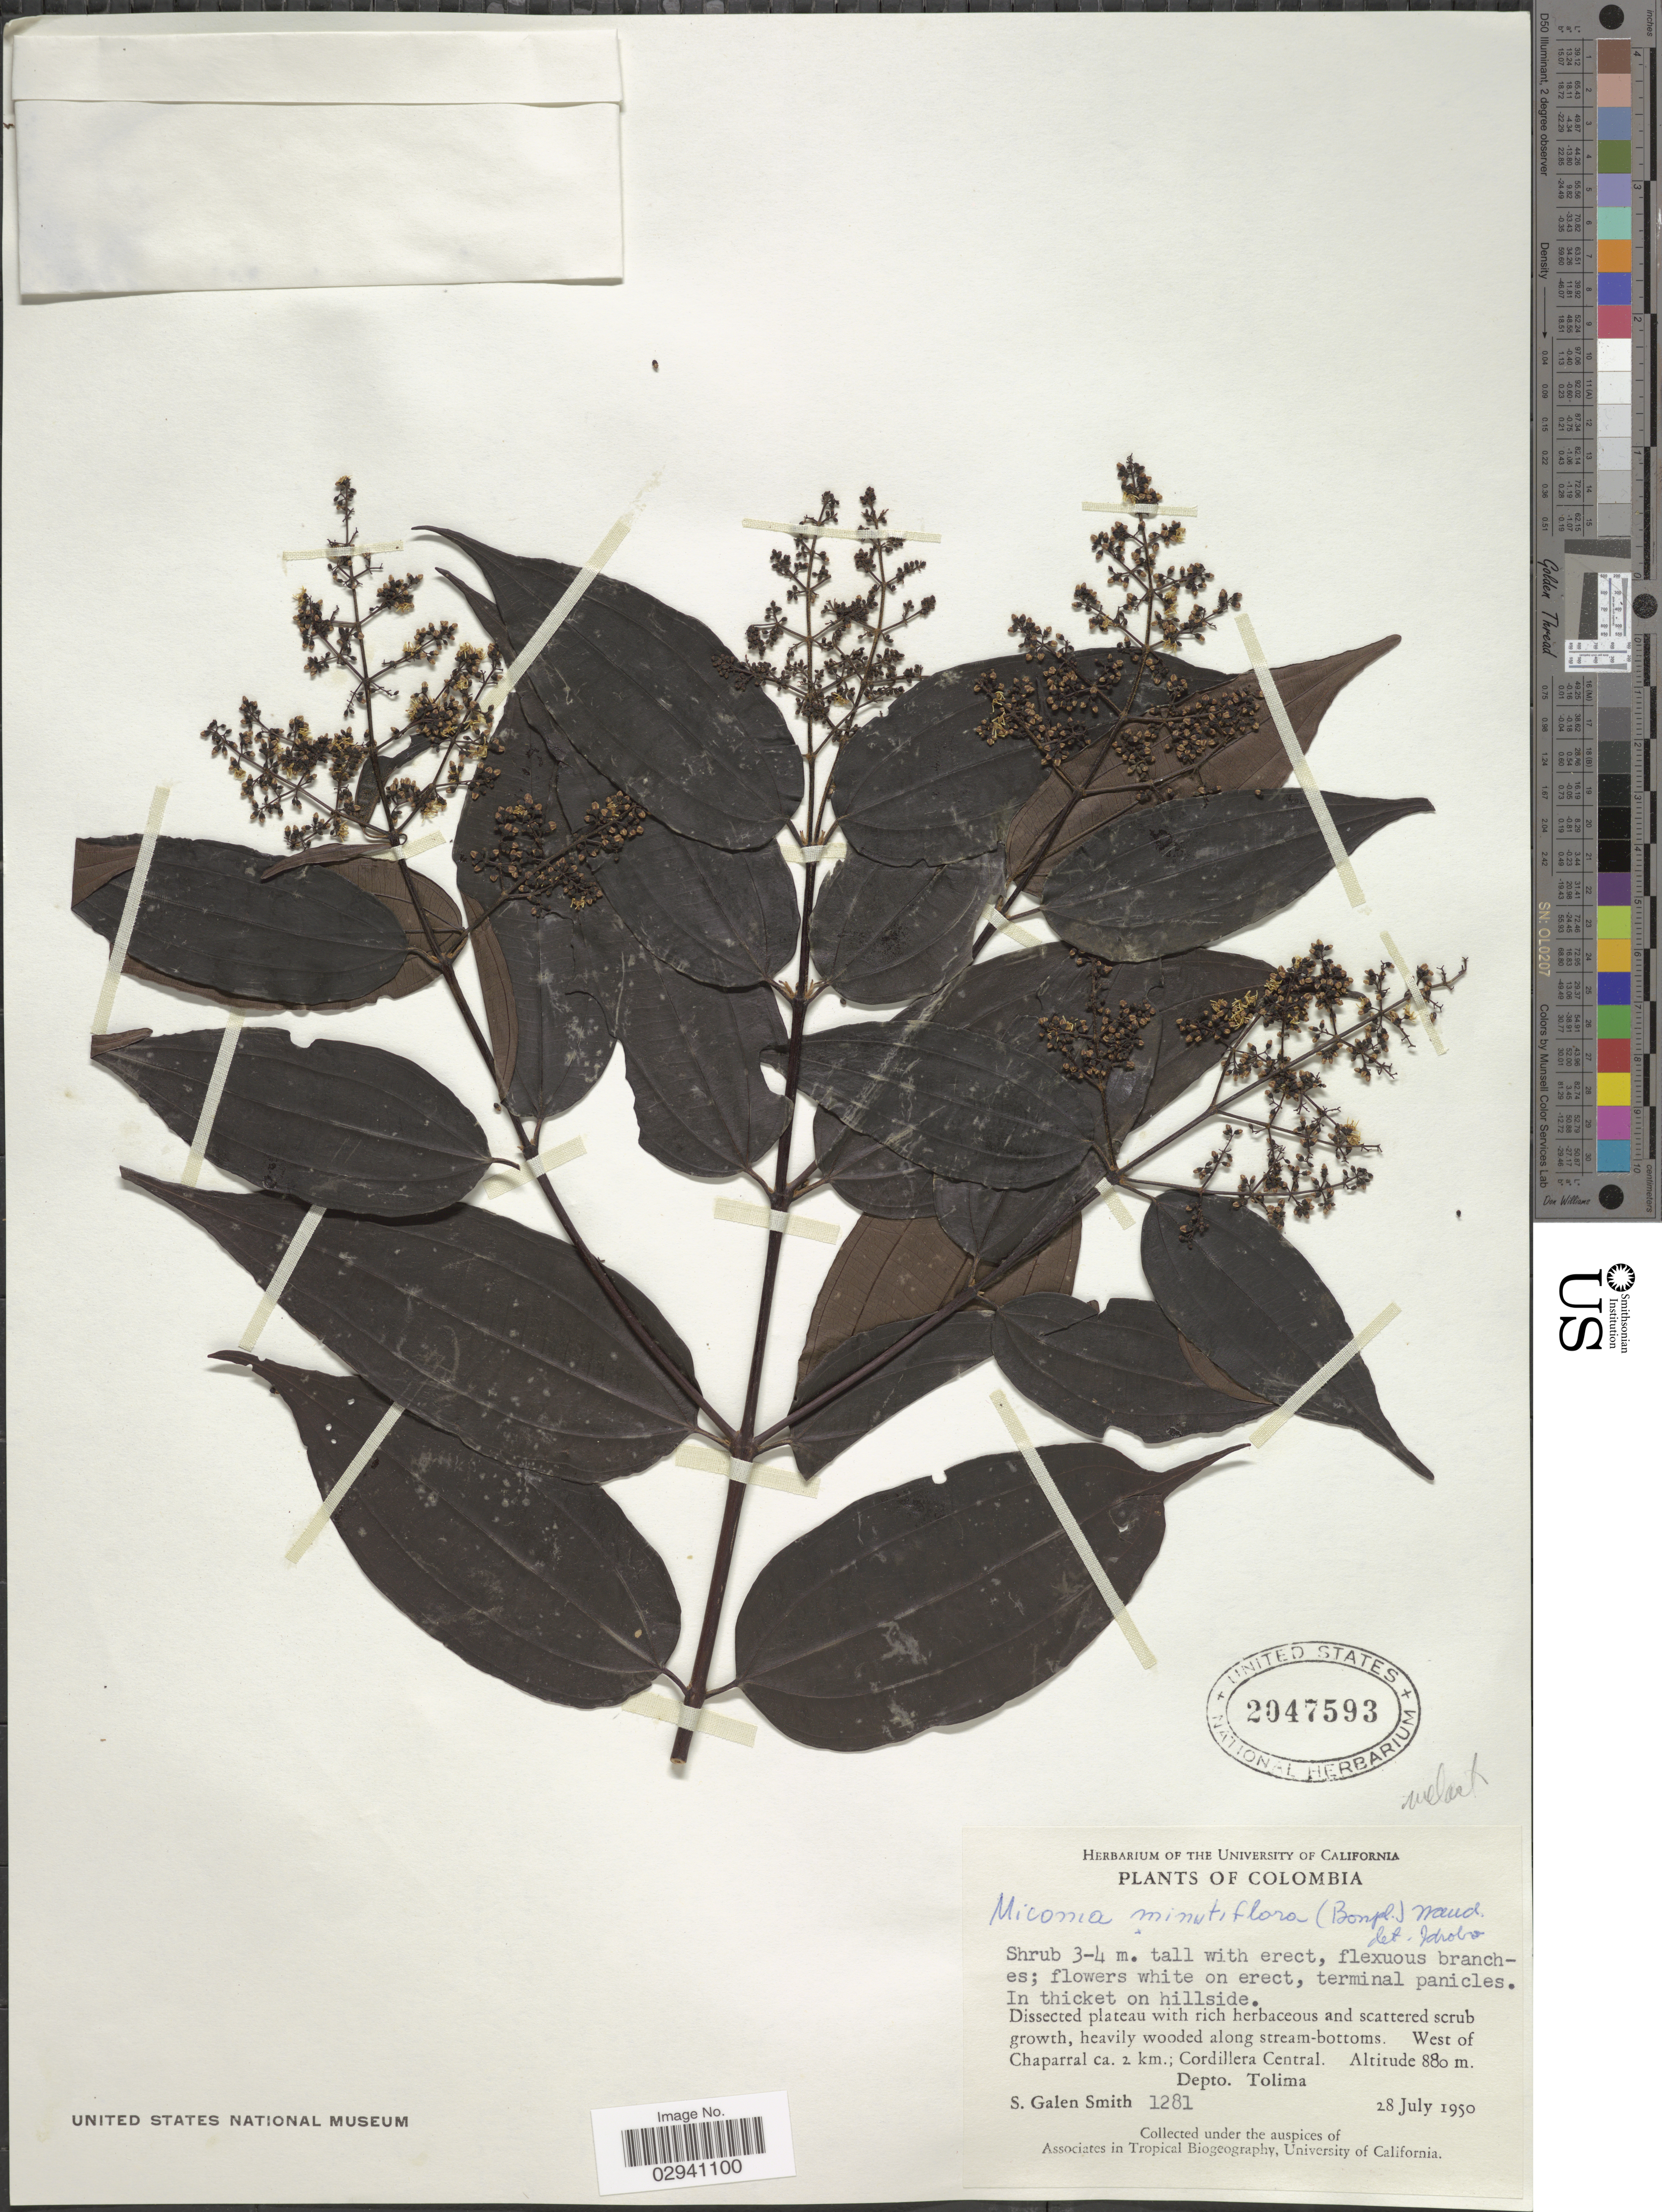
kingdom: Plantae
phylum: Tracheophyta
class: Magnoliopsida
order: Myrtales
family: Melastomataceae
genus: Miconia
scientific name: Miconia minutiflora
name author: (Bonpl.) DC.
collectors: S. G. Smith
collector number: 1281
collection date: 1950-07-28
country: Colombia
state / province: Tolima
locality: West of Chaparral ca. 2 km.; Cordillera Central. Depto. Tolima.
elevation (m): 880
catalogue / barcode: US 2047593